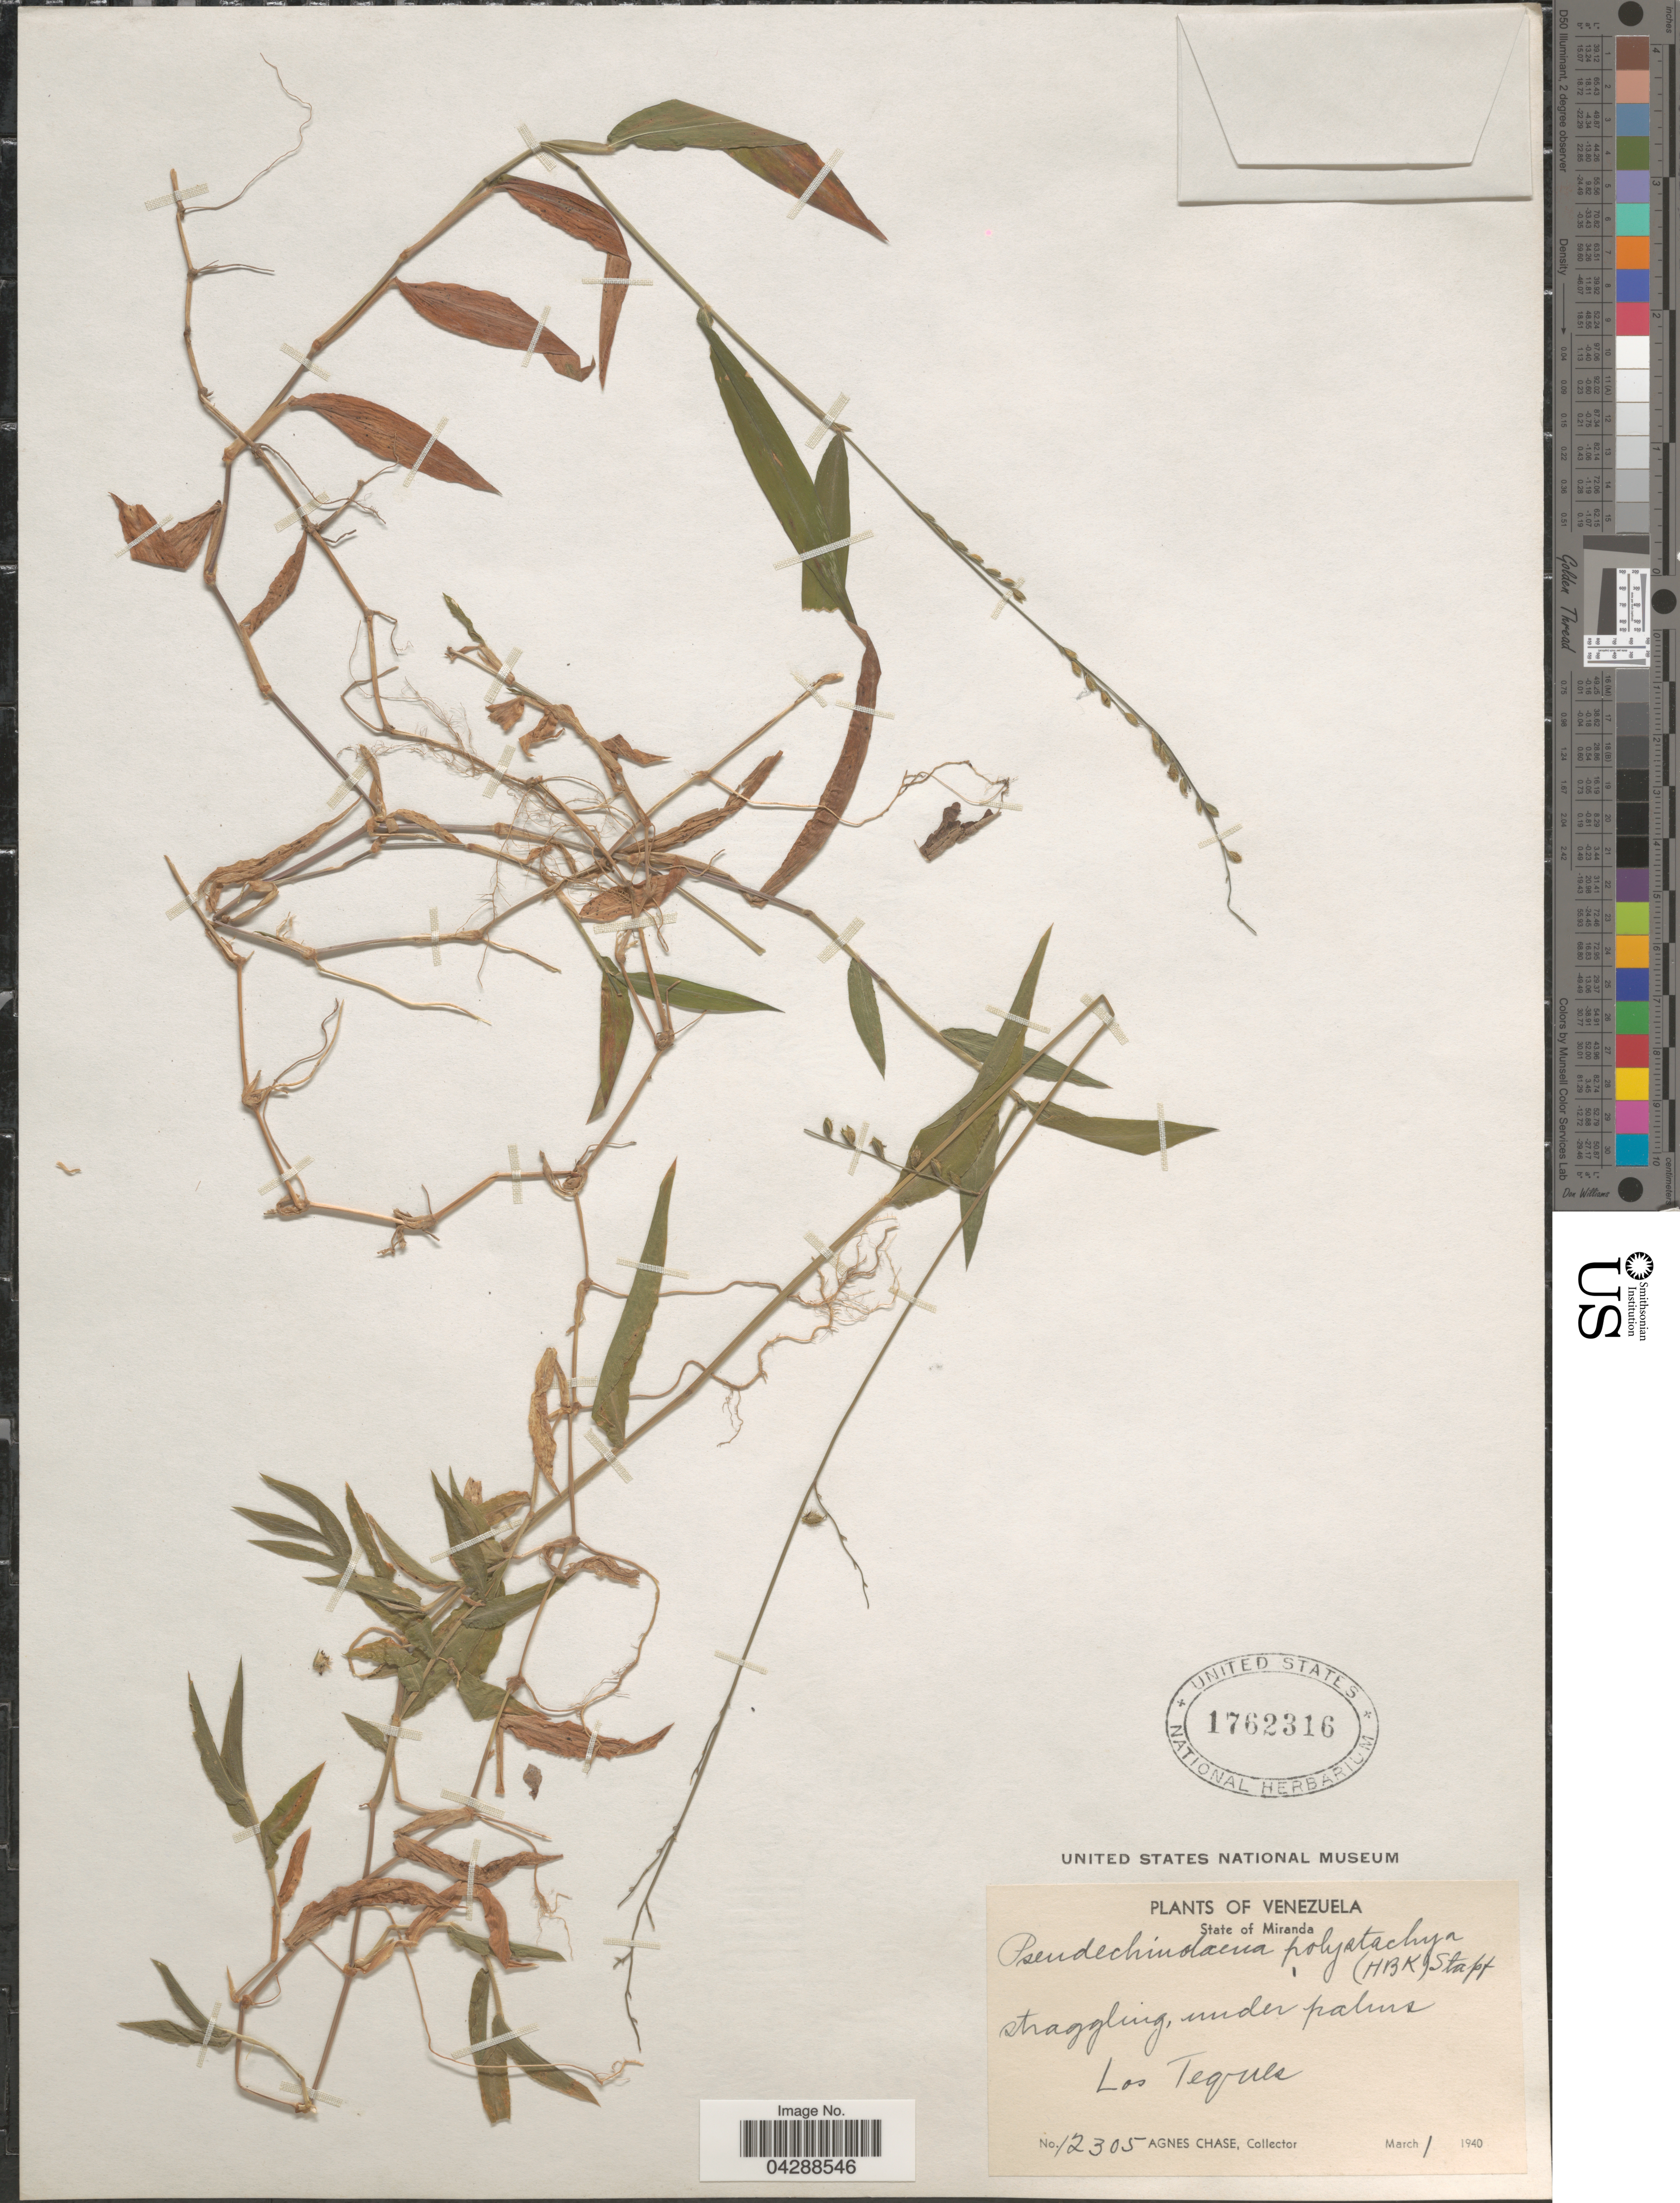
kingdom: Plantae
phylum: Tracheophyta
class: Liliopsida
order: Poales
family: Poaceae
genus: Pseudechinolaena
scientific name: Pseudechinolaena polystachya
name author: (Kunth) Stapf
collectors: A. Chase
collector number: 12305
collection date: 1940-03-01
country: Venezuela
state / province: Miranda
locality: Los Teques.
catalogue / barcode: US 1762316